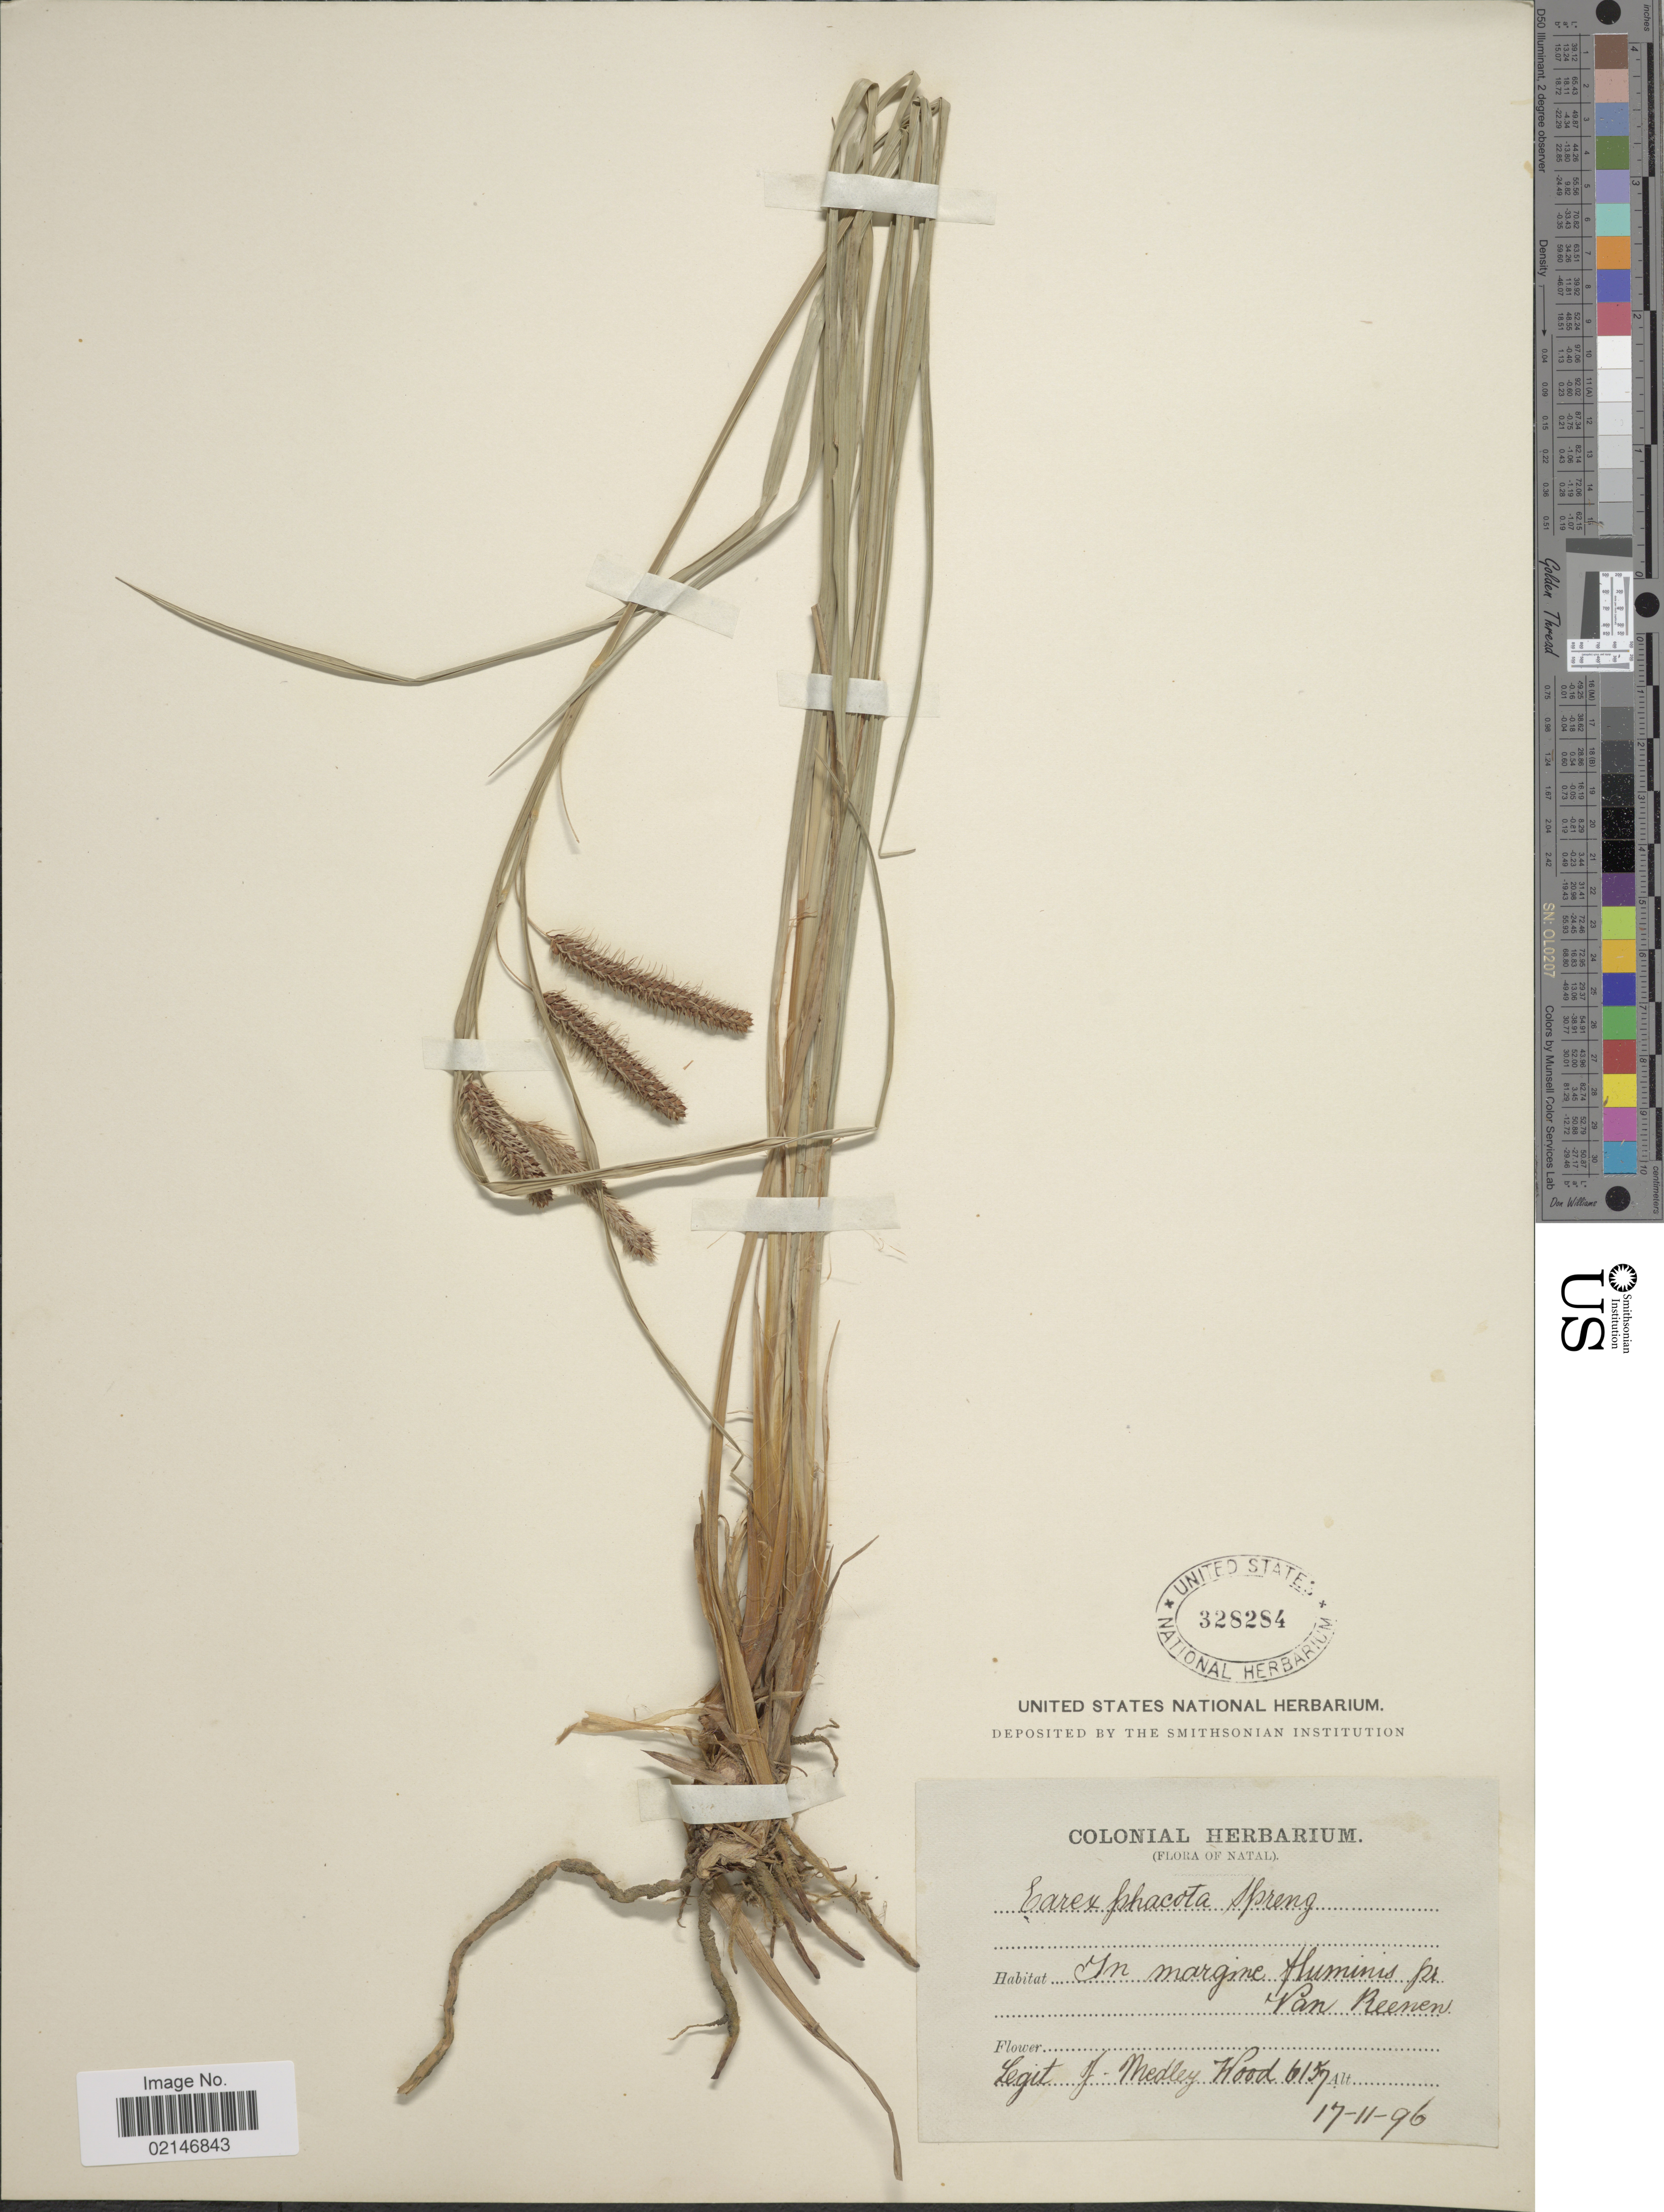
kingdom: Plantae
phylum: Tracheophyta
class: Liliopsida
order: Poales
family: Cyperaceae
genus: Carex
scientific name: Carex phacota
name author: Spreng.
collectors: J. M. Wood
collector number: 6157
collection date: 1896-11-17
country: South Africa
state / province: KwaZulu-Natal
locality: Natal, In margine fluminis pr Van Reenen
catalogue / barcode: US 328284